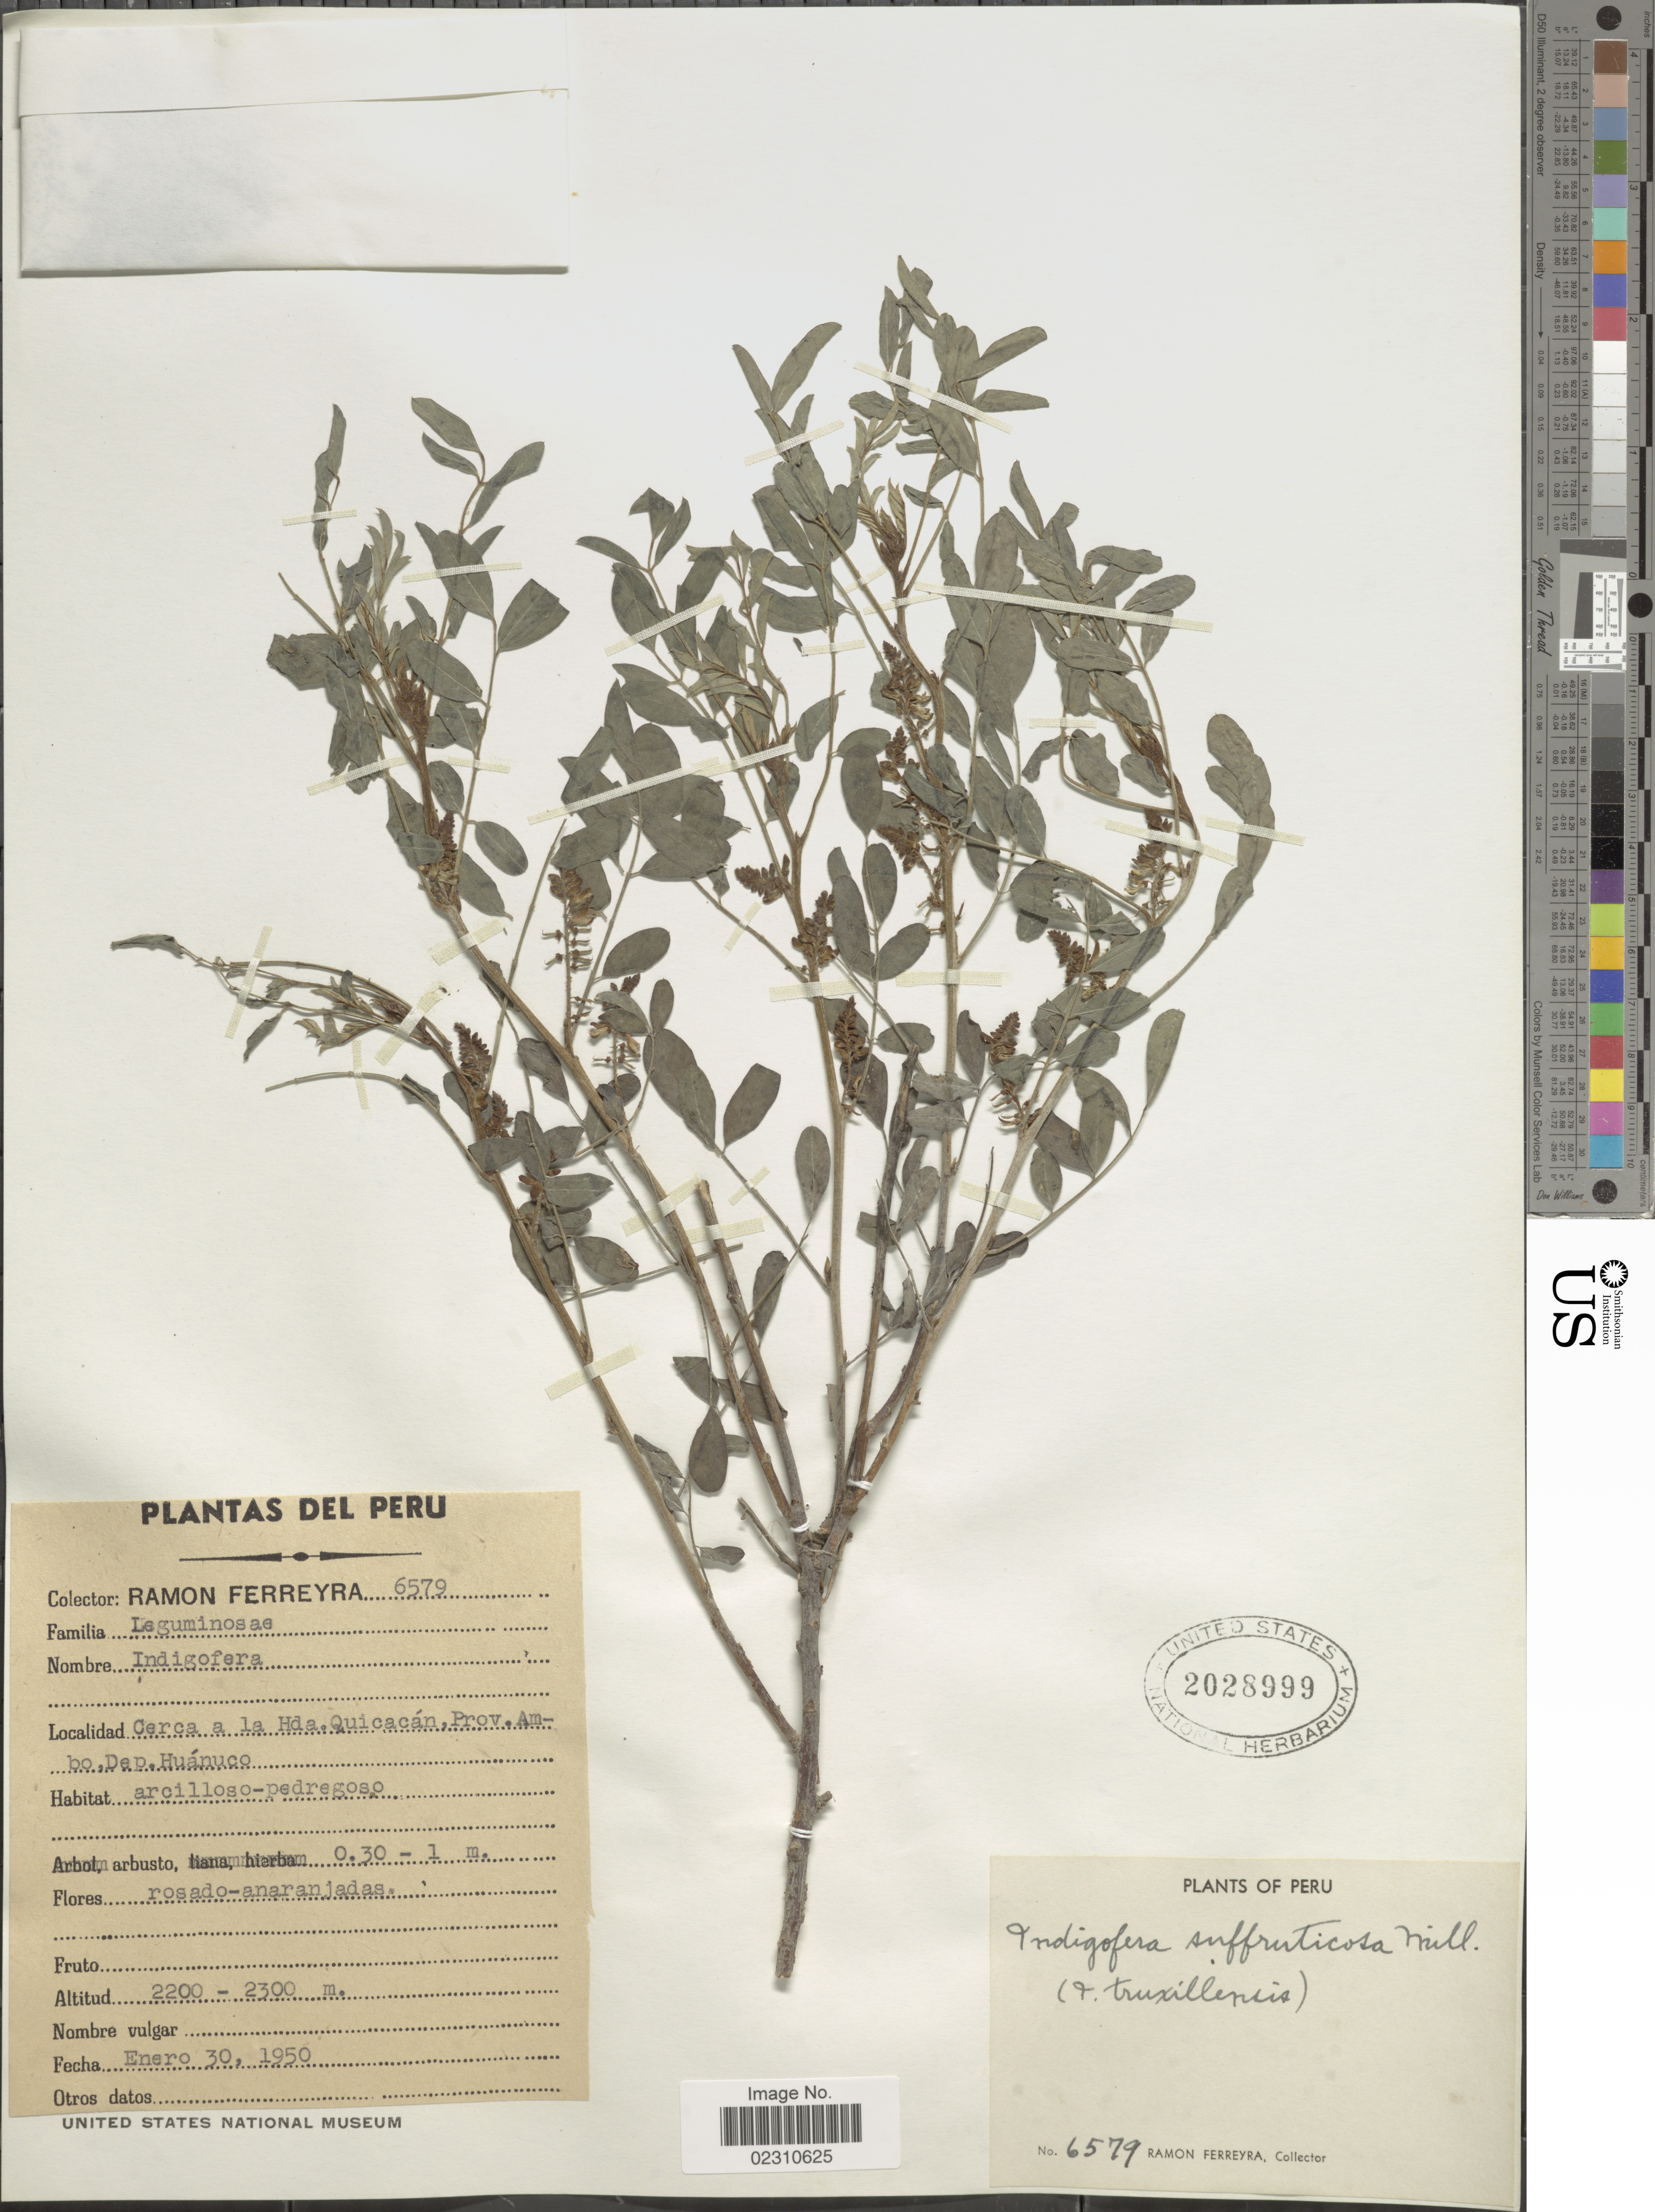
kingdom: Plantae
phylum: Tracheophyta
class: Magnoliopsida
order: Fabales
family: Fabaceae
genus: Indigofera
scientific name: Indigofera suffruticosa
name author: Mill.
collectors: R. A. Ferreyra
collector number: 6579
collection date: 1950-01-30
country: Peru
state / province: Huánuco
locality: Cerca a la Hda. Quicacan, Prov. Ambo Dep. Huanuco.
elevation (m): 2200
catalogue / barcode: US 2028999